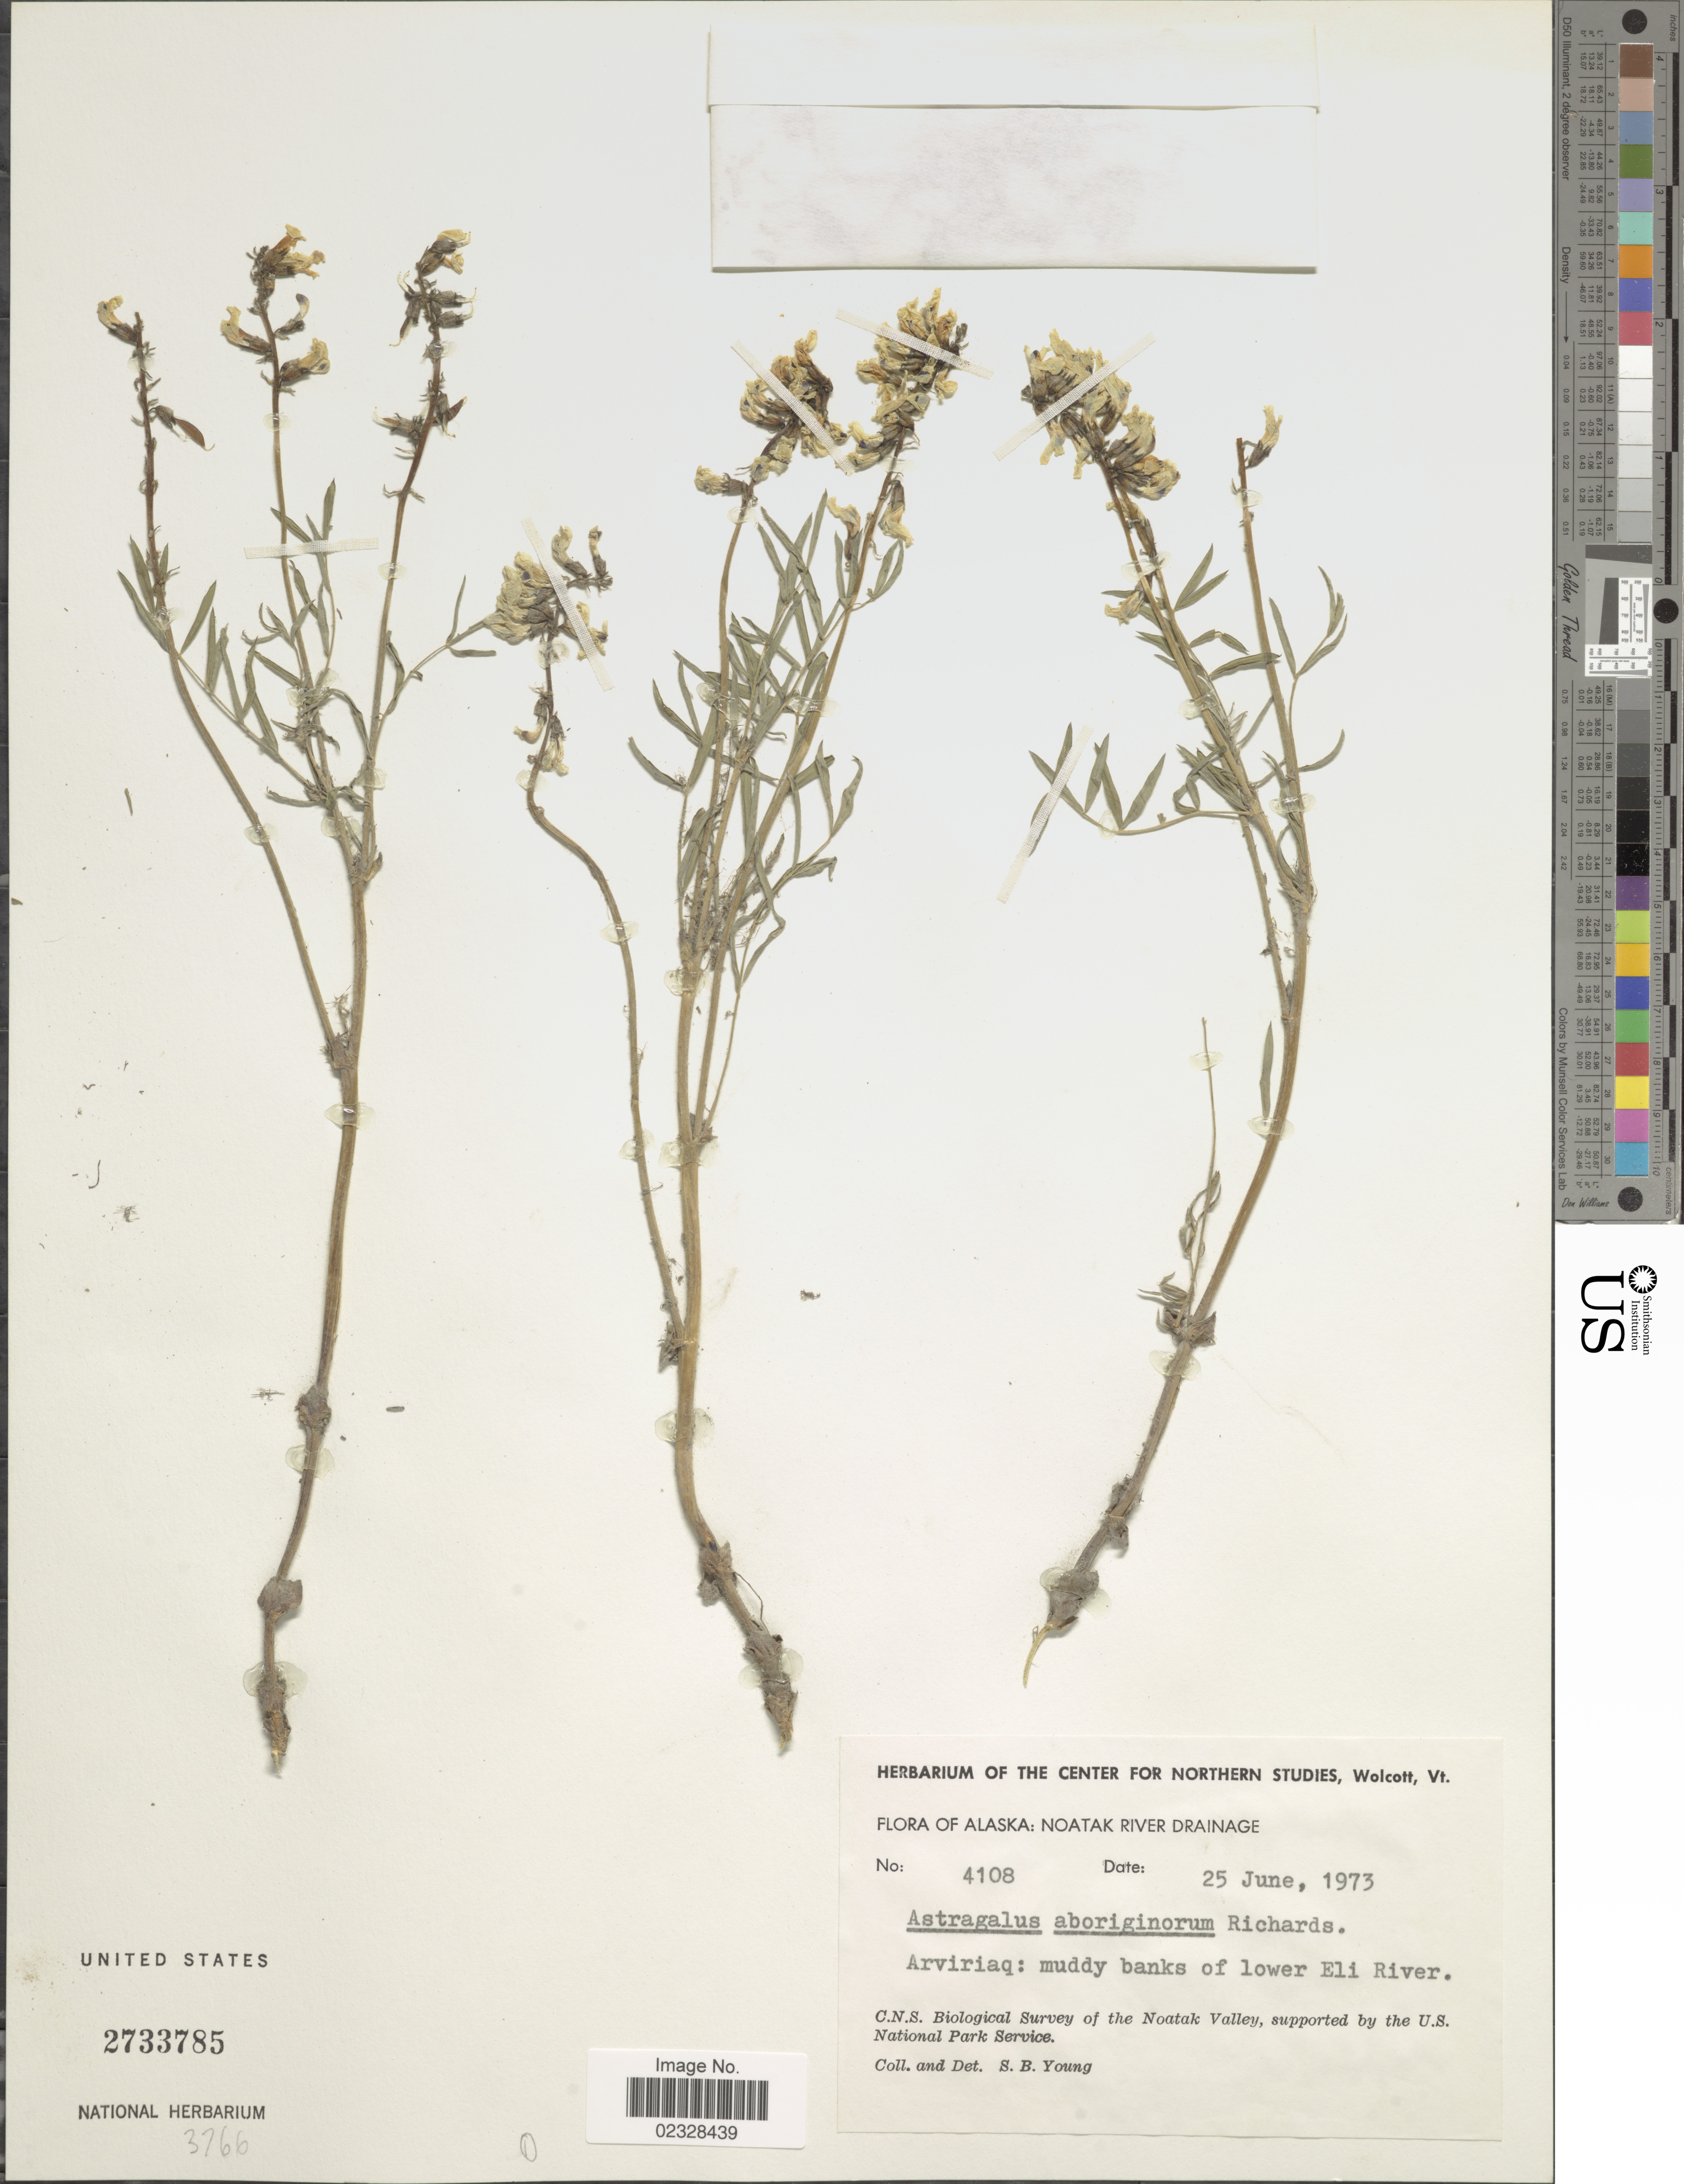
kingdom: Plantae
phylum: Tracheophyta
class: Magnoliopsida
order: Fabales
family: Fabaceae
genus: Astragalus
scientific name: Astragalus aboriginum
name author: Richardson ex Spreng.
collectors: S. Young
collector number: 4108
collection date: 1973-06-25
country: United States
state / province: Alaska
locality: Noatak River Drainage, Arviriaq: muddy banks of lower Eli River.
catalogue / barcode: US 2733785